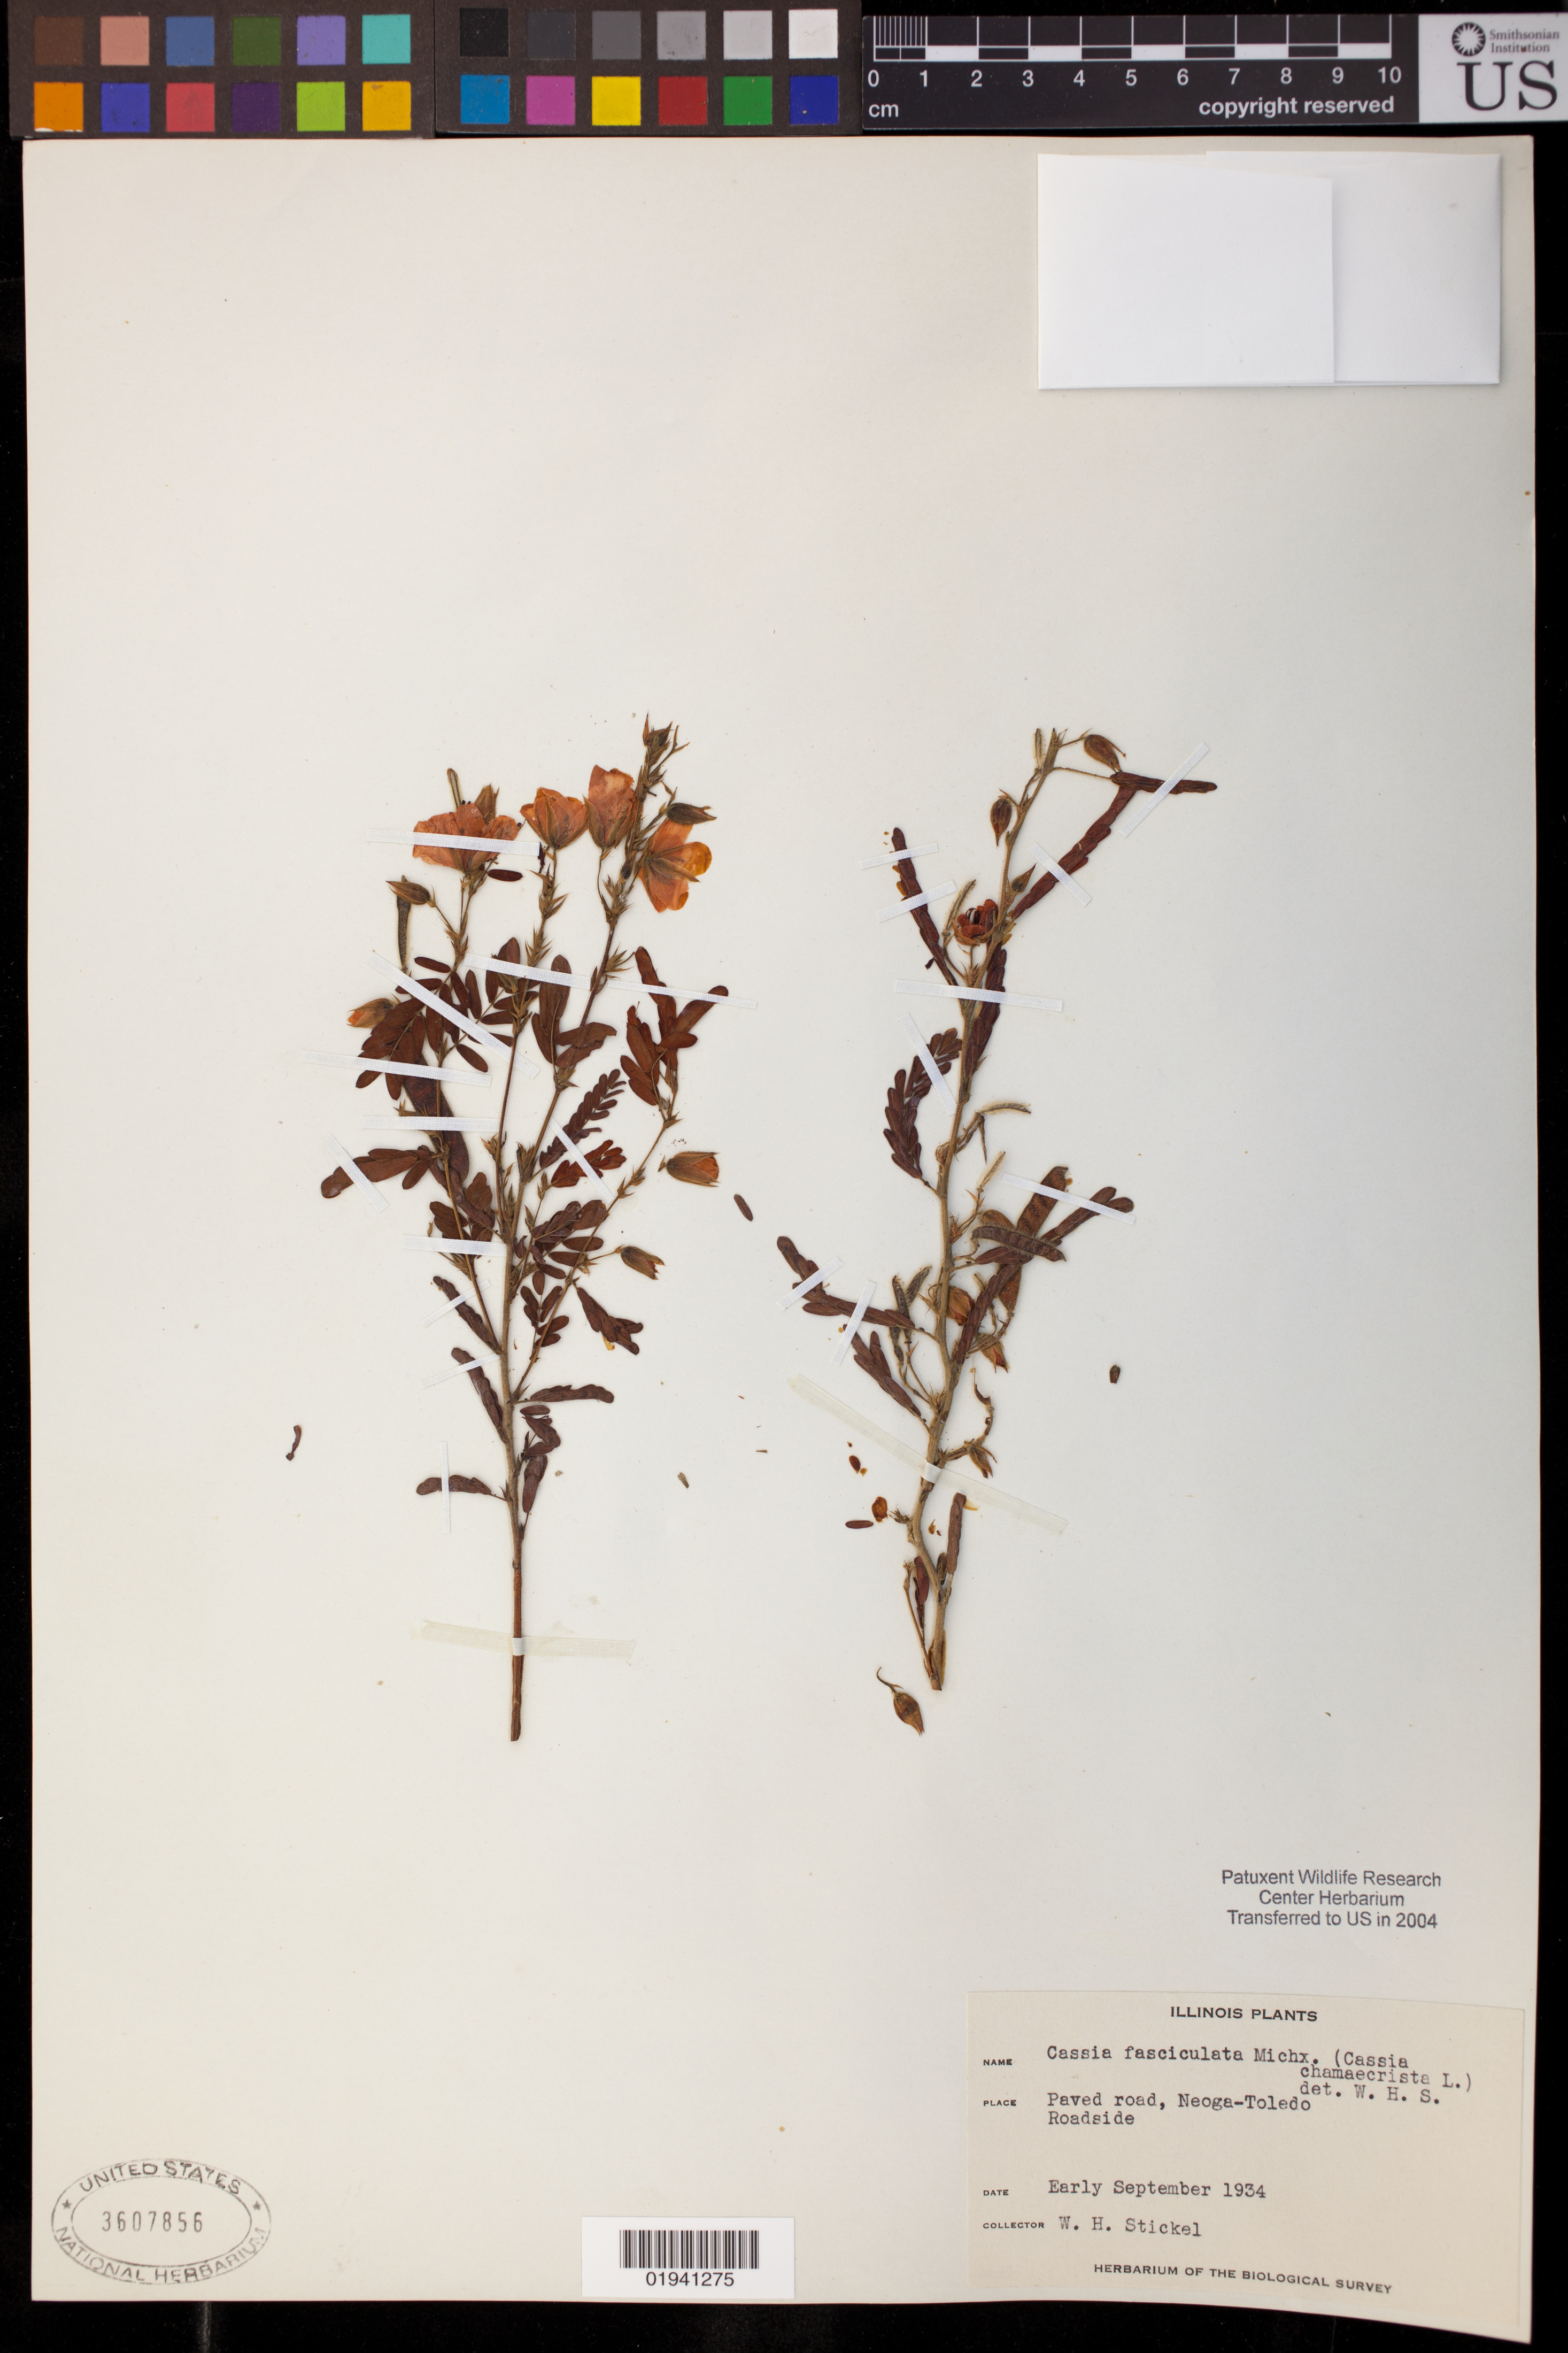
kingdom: Plantae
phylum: Tracheophyta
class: Magnoliopsida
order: Fabales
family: Fabaceae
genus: Chamaecrista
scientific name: Chamaecrista fasciculata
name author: (Michx.) Greene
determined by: Strong, Mark T., (BOT), Smithsonian Institution - National Museum of Natural History (UNITED STATES)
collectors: W. Stickel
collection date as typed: Early September 1934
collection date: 1934-09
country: United States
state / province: Illinois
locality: Neoga-Toledo Roadside.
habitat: paved road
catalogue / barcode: US 3607856